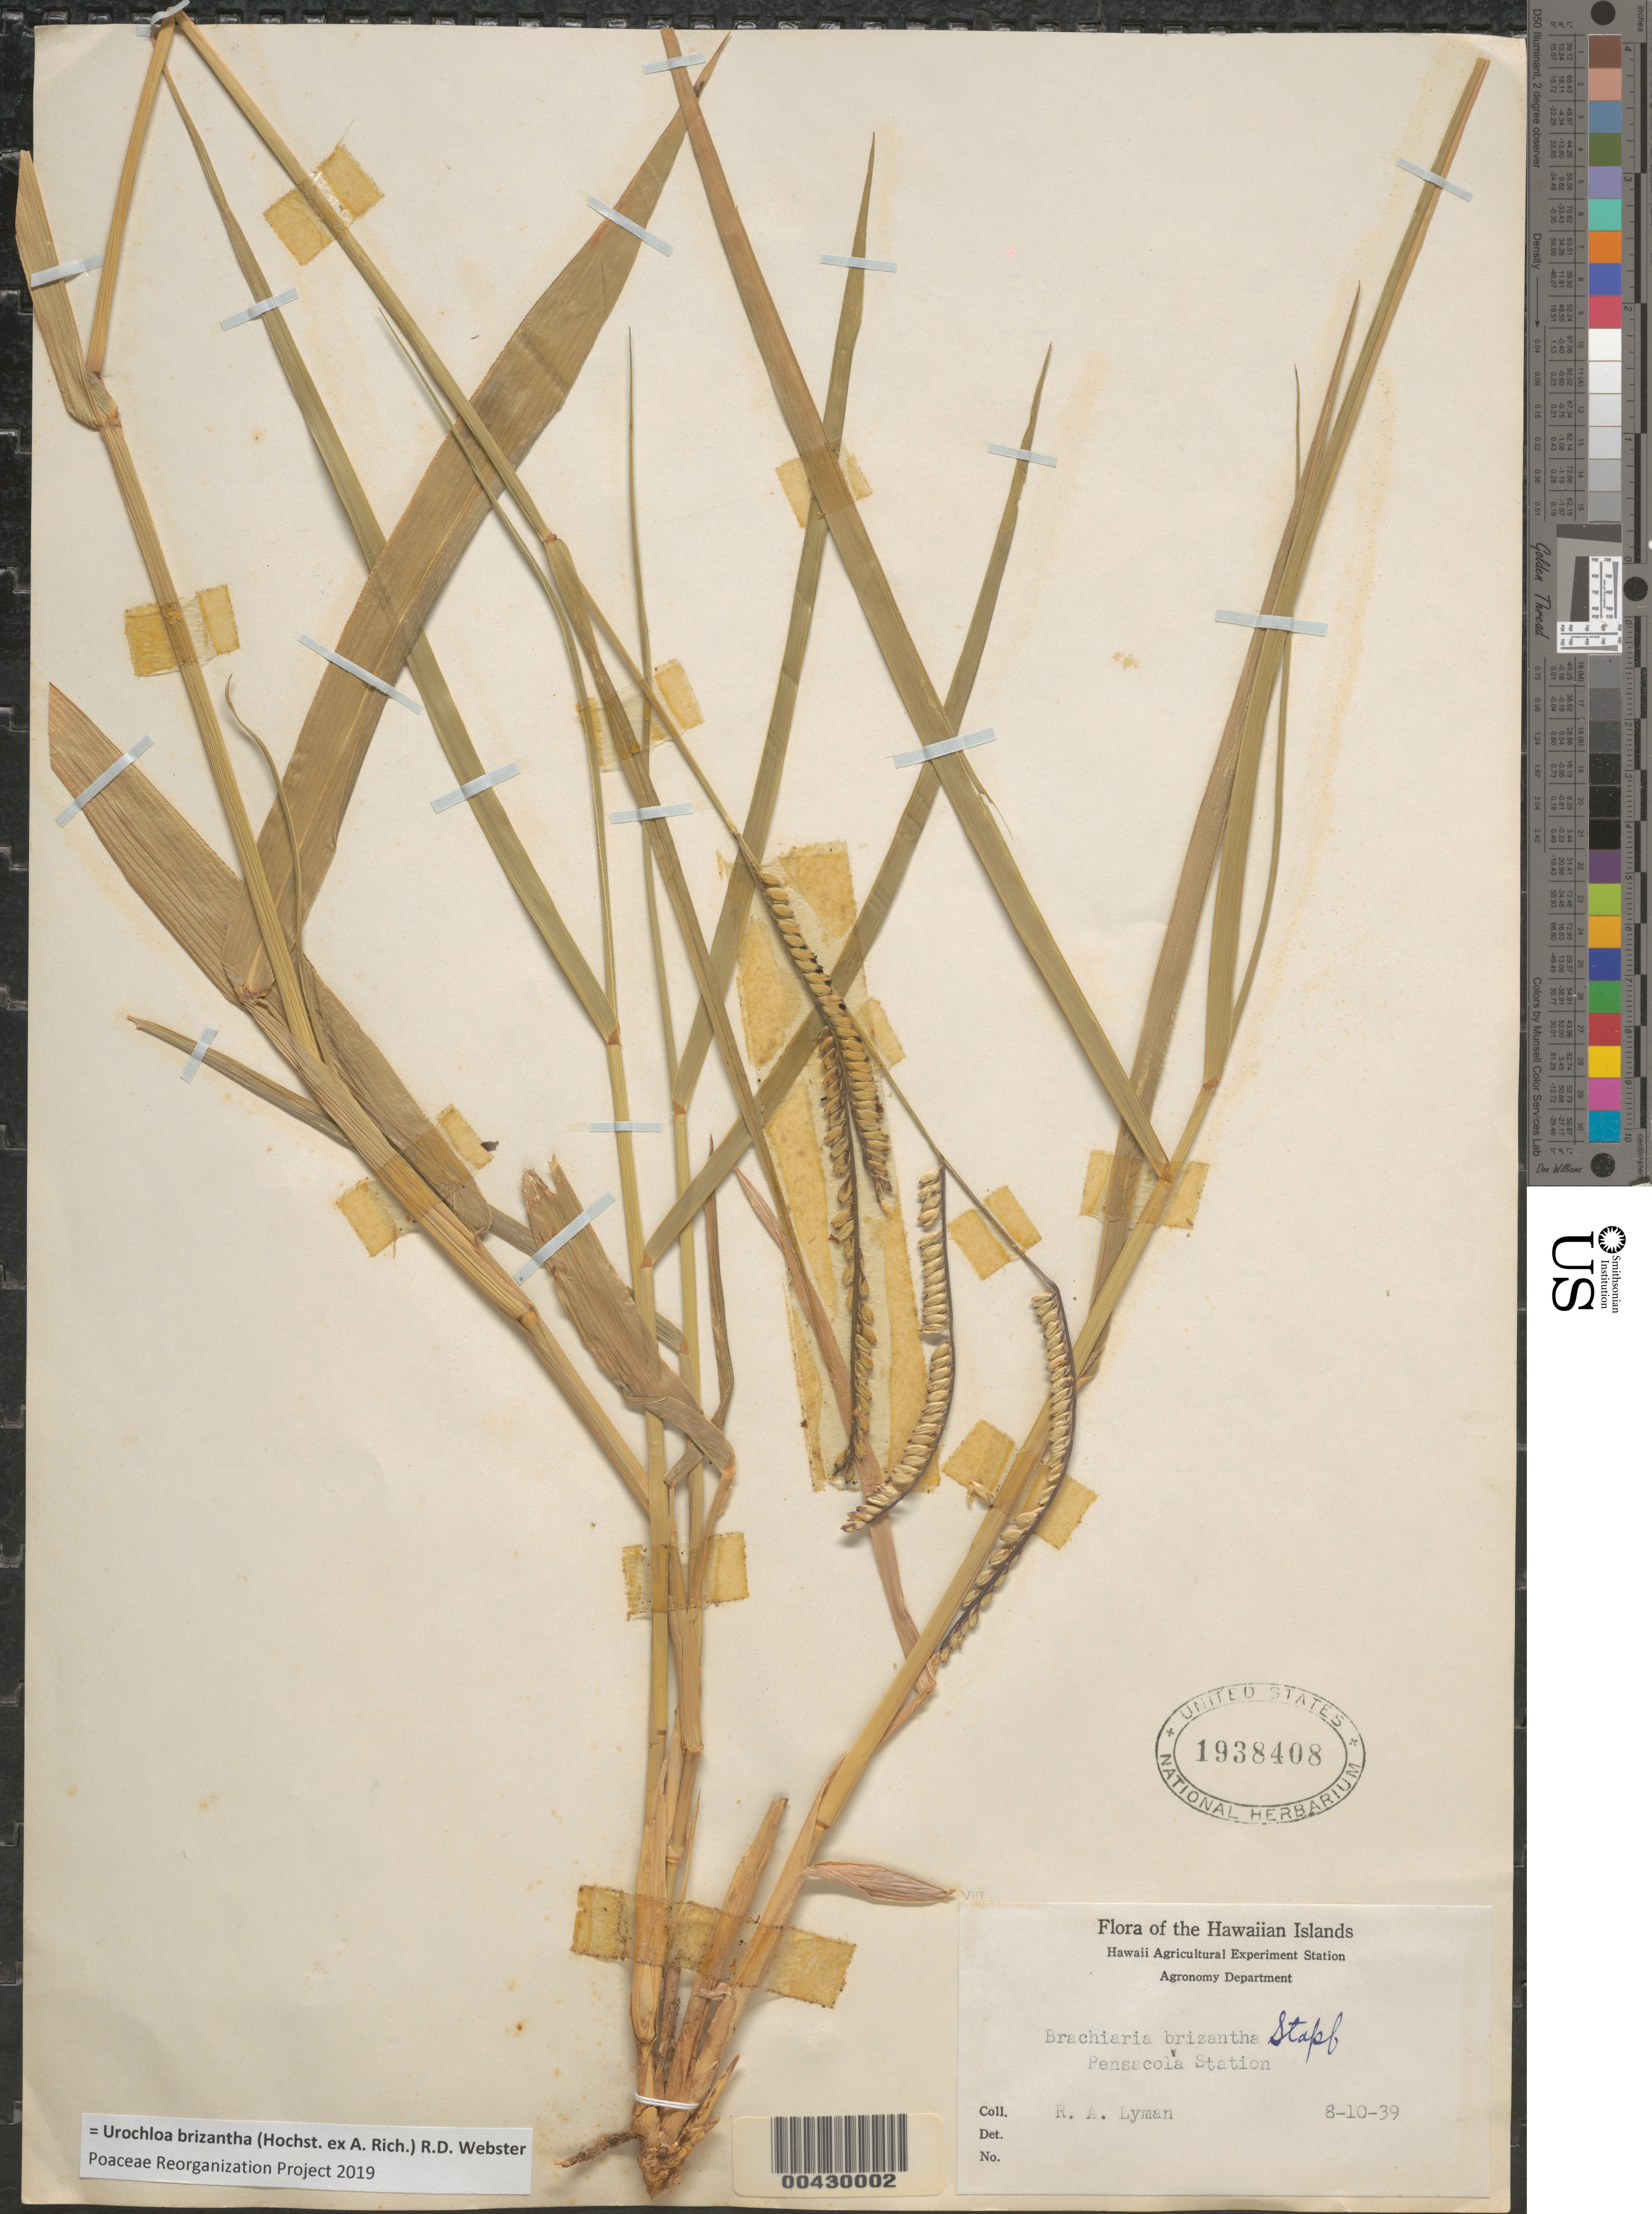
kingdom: Plantae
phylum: Tracheophyta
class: Liliopsida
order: Poales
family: Poaceae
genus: Urochloa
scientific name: Urochloa brizantha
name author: (Hochst. ex A. Rich.) R.D. Webster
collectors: R. Lyman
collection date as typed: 8 Oct 1939 or 10 Aug 1939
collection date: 1939-08-10 or 1939-10-08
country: United States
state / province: Hawaii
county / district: Honolulu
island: Oahu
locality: Hawaii Agricultural Experiment Station, Pensacola Station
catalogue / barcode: US 1938408